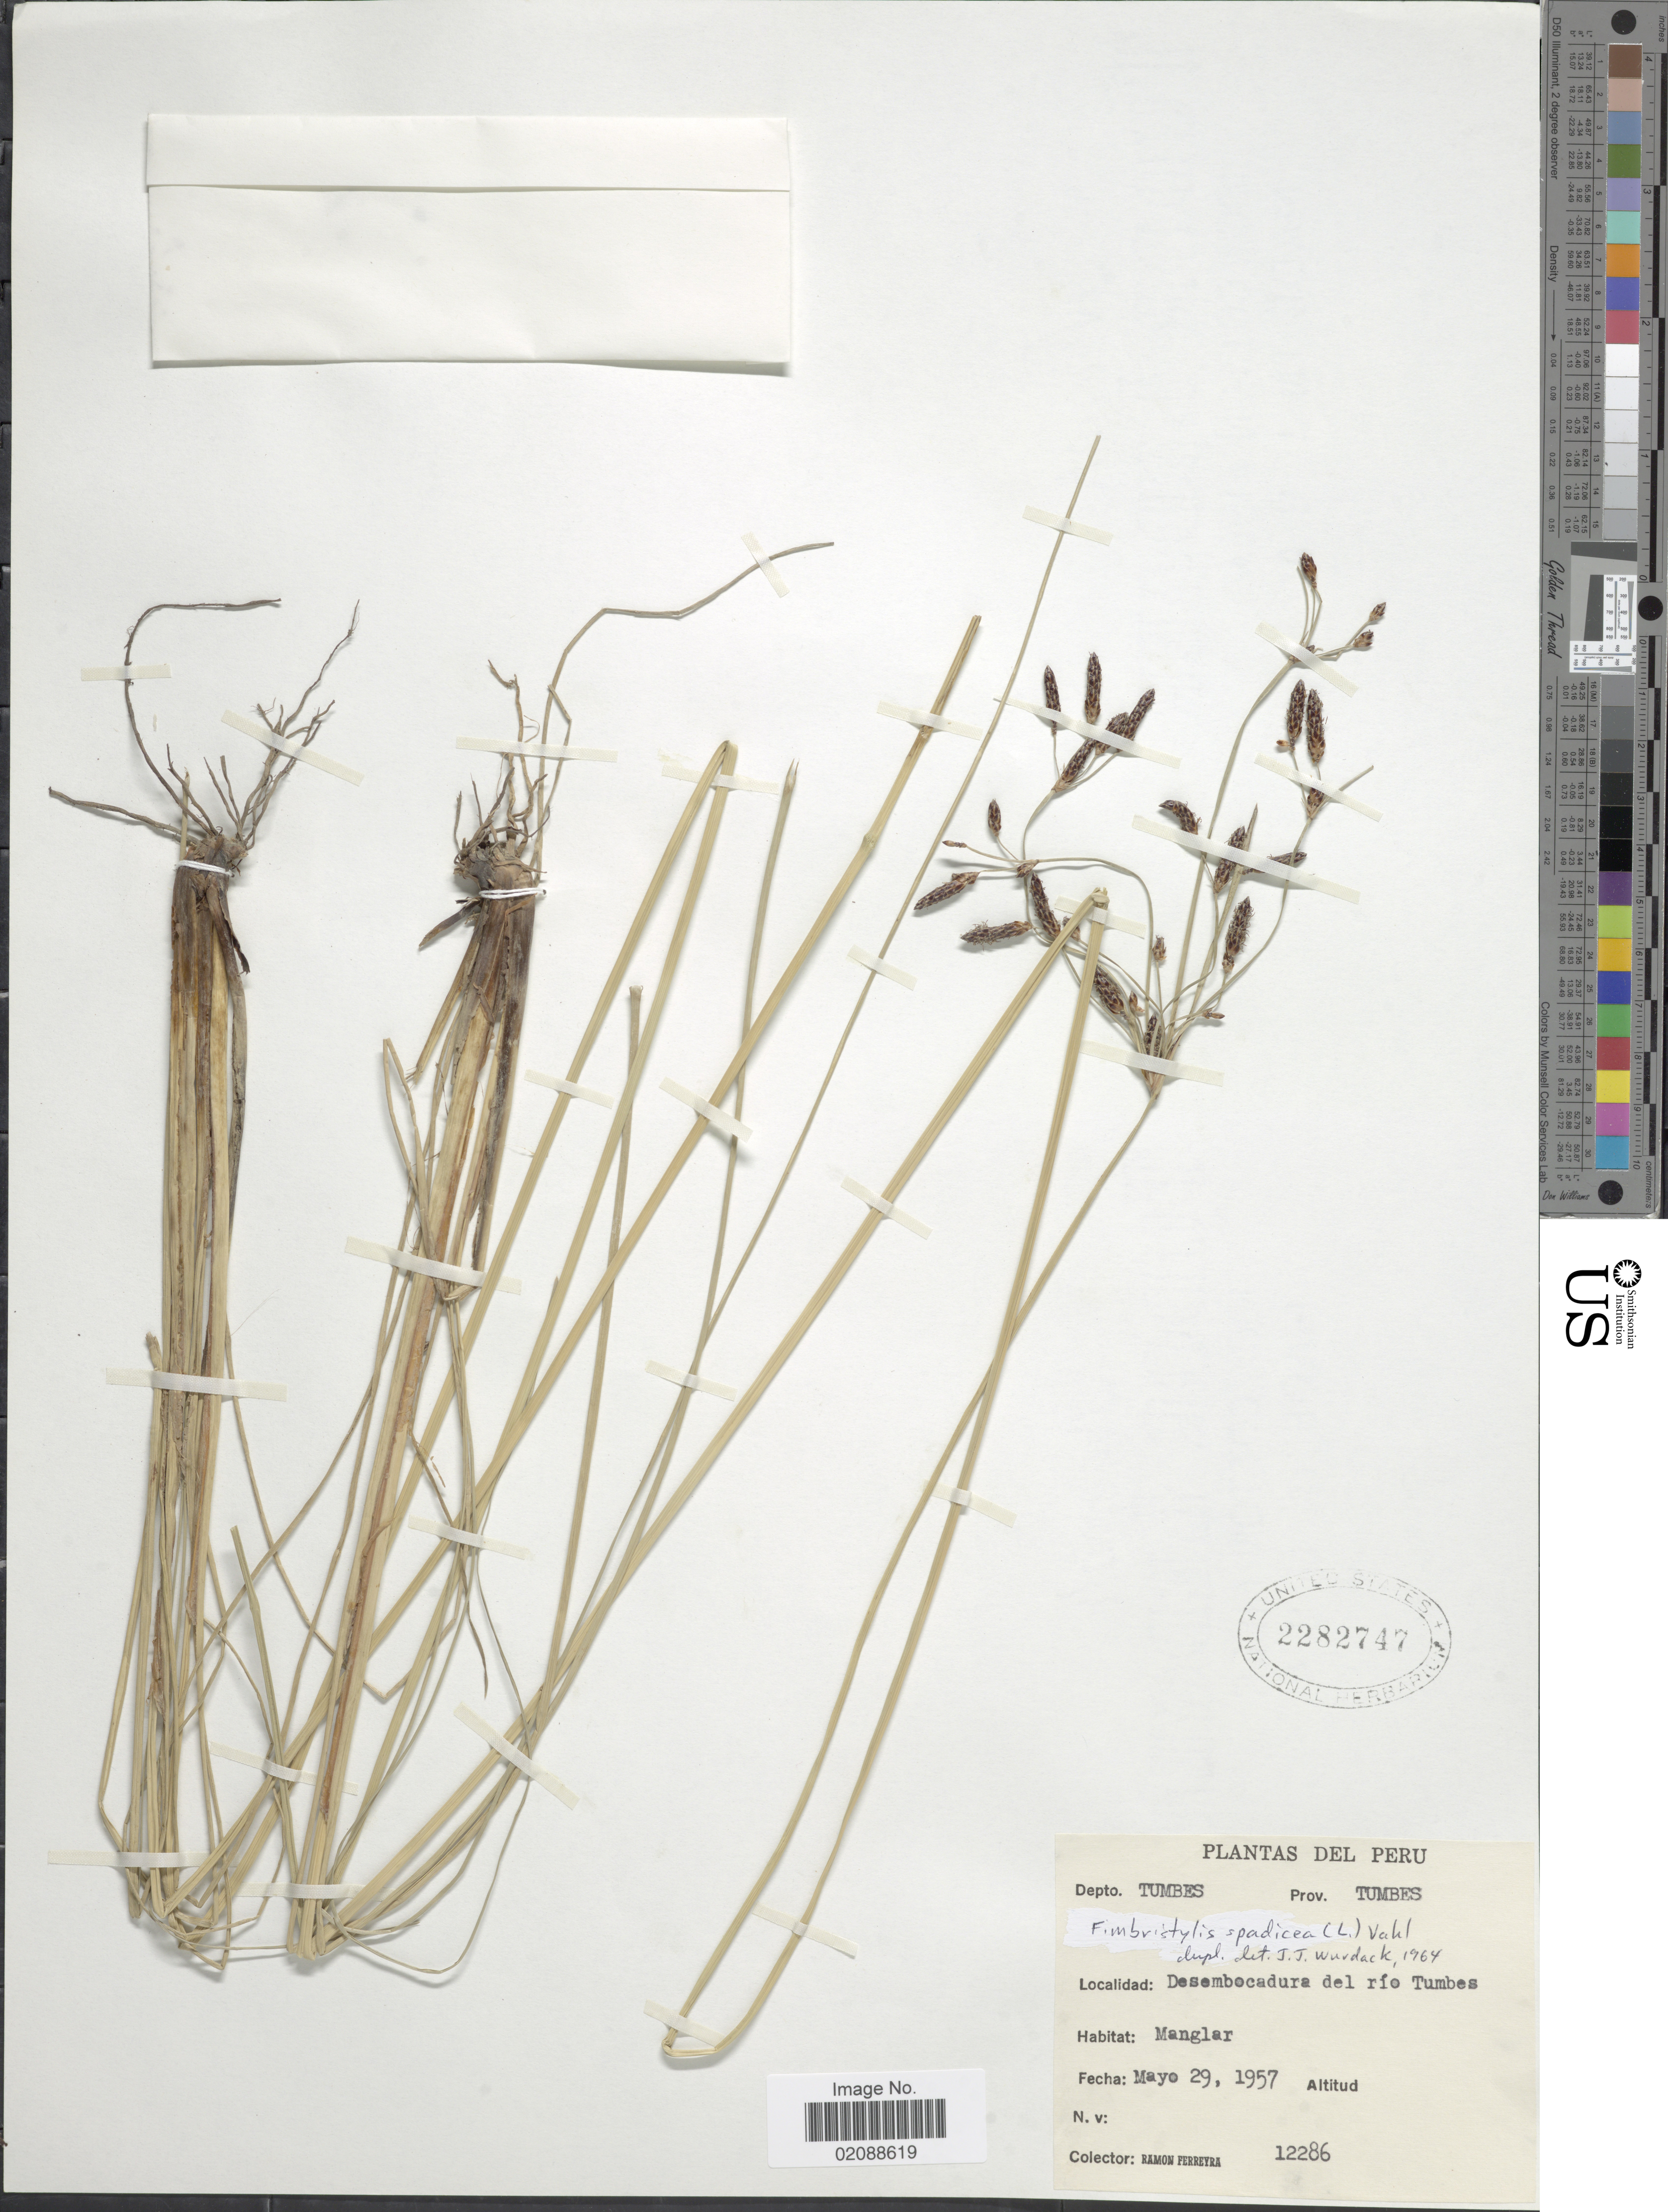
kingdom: Plantae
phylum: Tracheophyta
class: Liliopsida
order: Poales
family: Cyperaceae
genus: Fimbristylis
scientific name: Fimbristylis spadicea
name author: (L.) Vahl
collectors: R. A. Ferreyra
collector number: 12286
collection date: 1957-05-29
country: Peru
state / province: Tumbes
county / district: Tumbes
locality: Prov. Tumbes, Desembocadura del rio Tumbes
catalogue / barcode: US 2282747